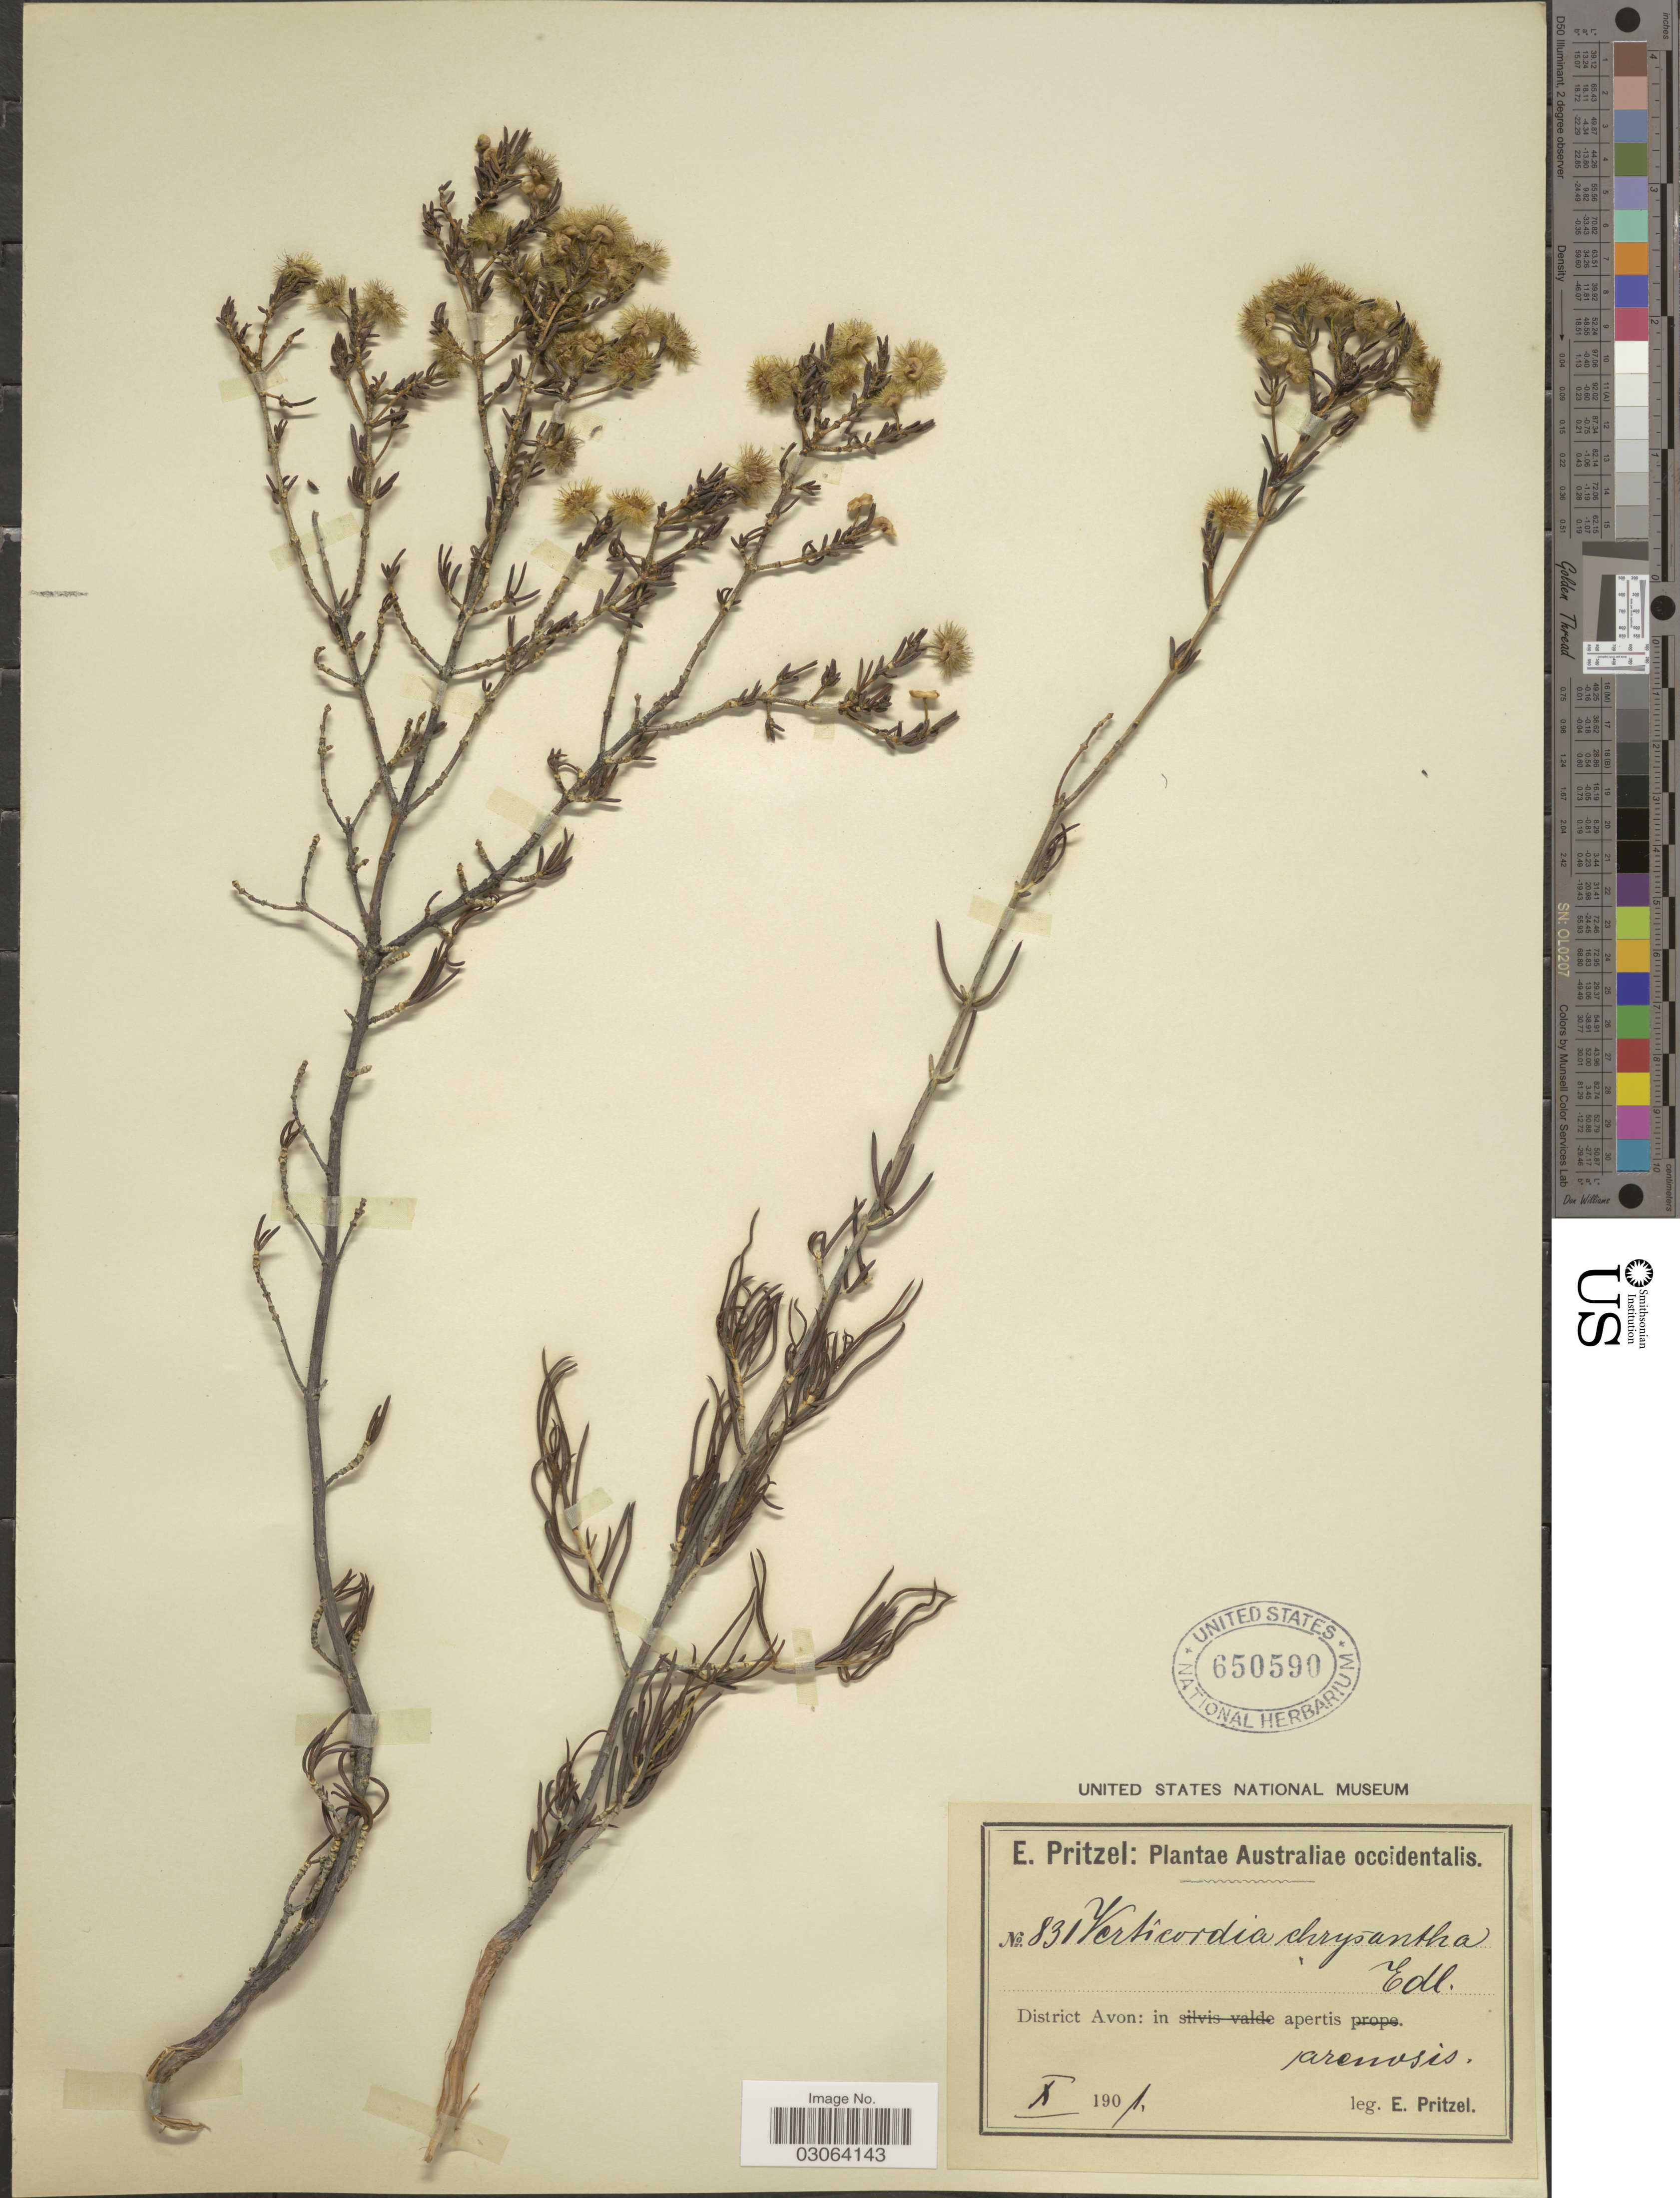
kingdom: Plantae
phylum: Tracheophyta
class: Magnoliopsida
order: Myrtales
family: Myrtaceae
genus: Verticordia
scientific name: Verticordia chrysantha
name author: Endl.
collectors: E. G. Pritzel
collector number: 831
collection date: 1901-10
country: Australia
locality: Australiae occidentalis, District Avon: in apertis arenosis.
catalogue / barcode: US 650590